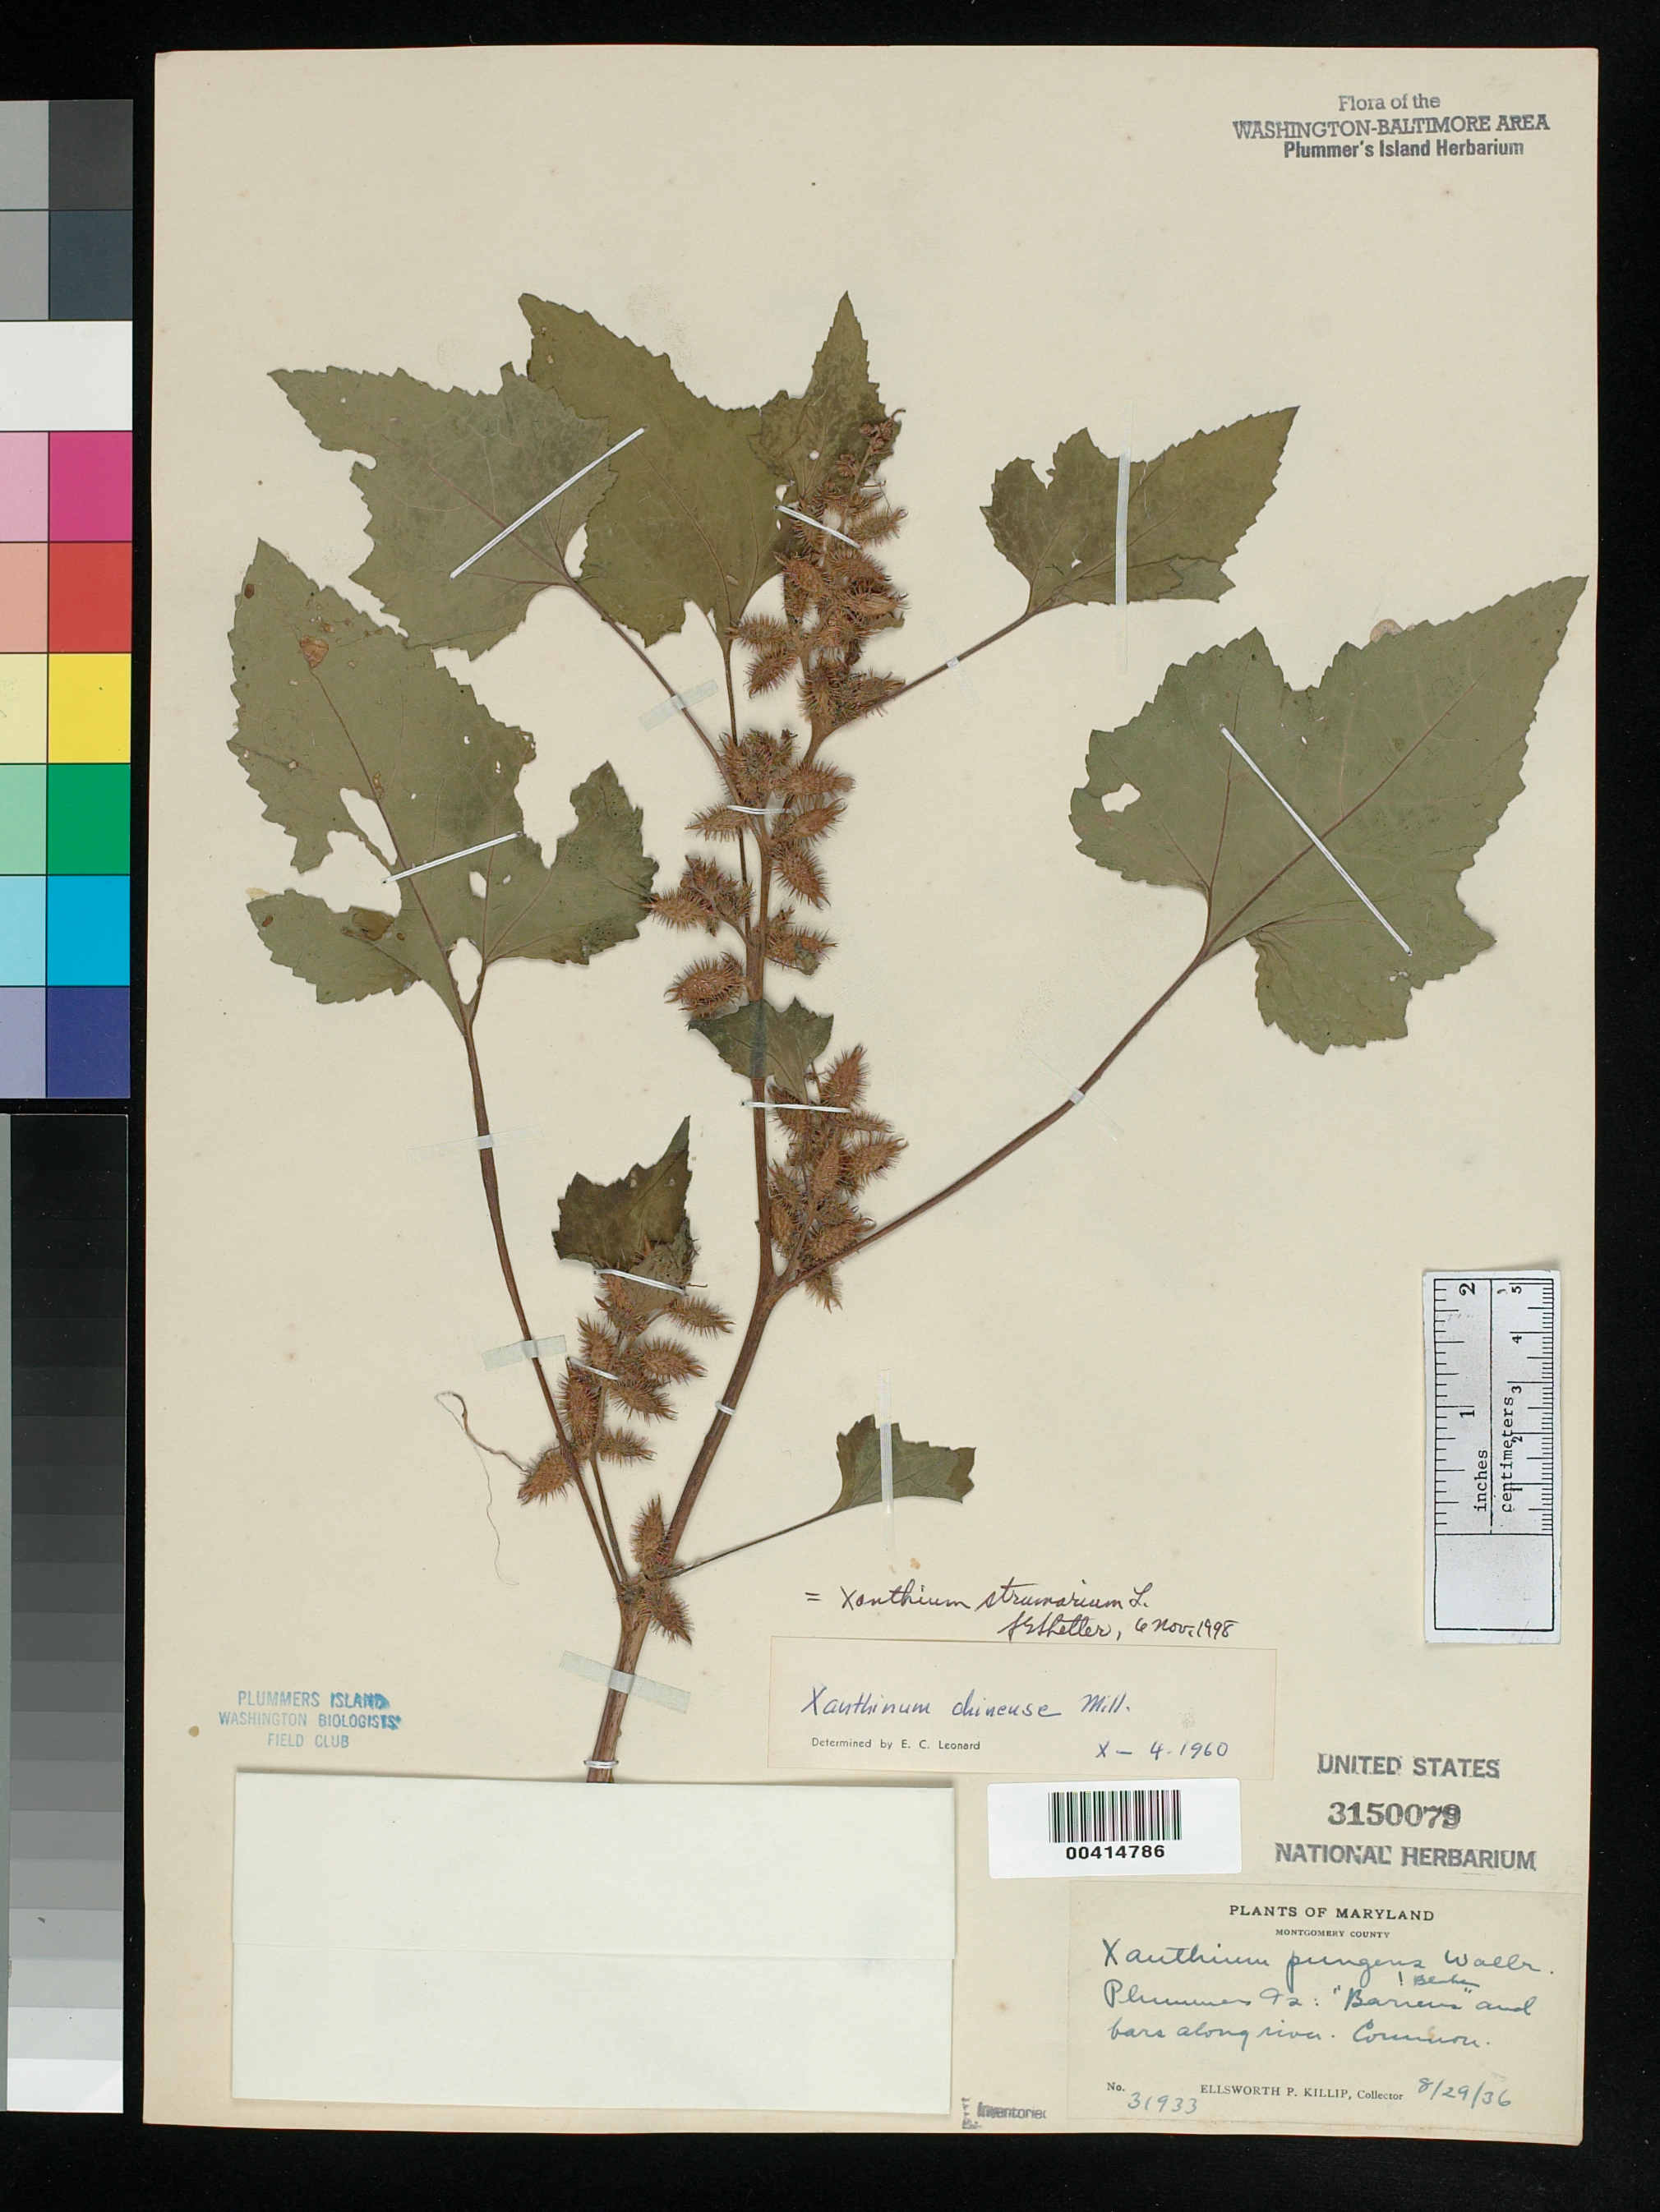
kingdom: Plantae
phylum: Tracheophyta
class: Magnoliopsida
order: Asterales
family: Asteraceae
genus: Xanthium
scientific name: Xanthium strumarium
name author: L.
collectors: E. P. Killip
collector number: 31933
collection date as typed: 29 Aug 1936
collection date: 1936-08-29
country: United States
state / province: Maryland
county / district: Montgomery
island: Plummers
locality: Plummer's Island; "barrens" and bars along river Plummers Island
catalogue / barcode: US 3150079